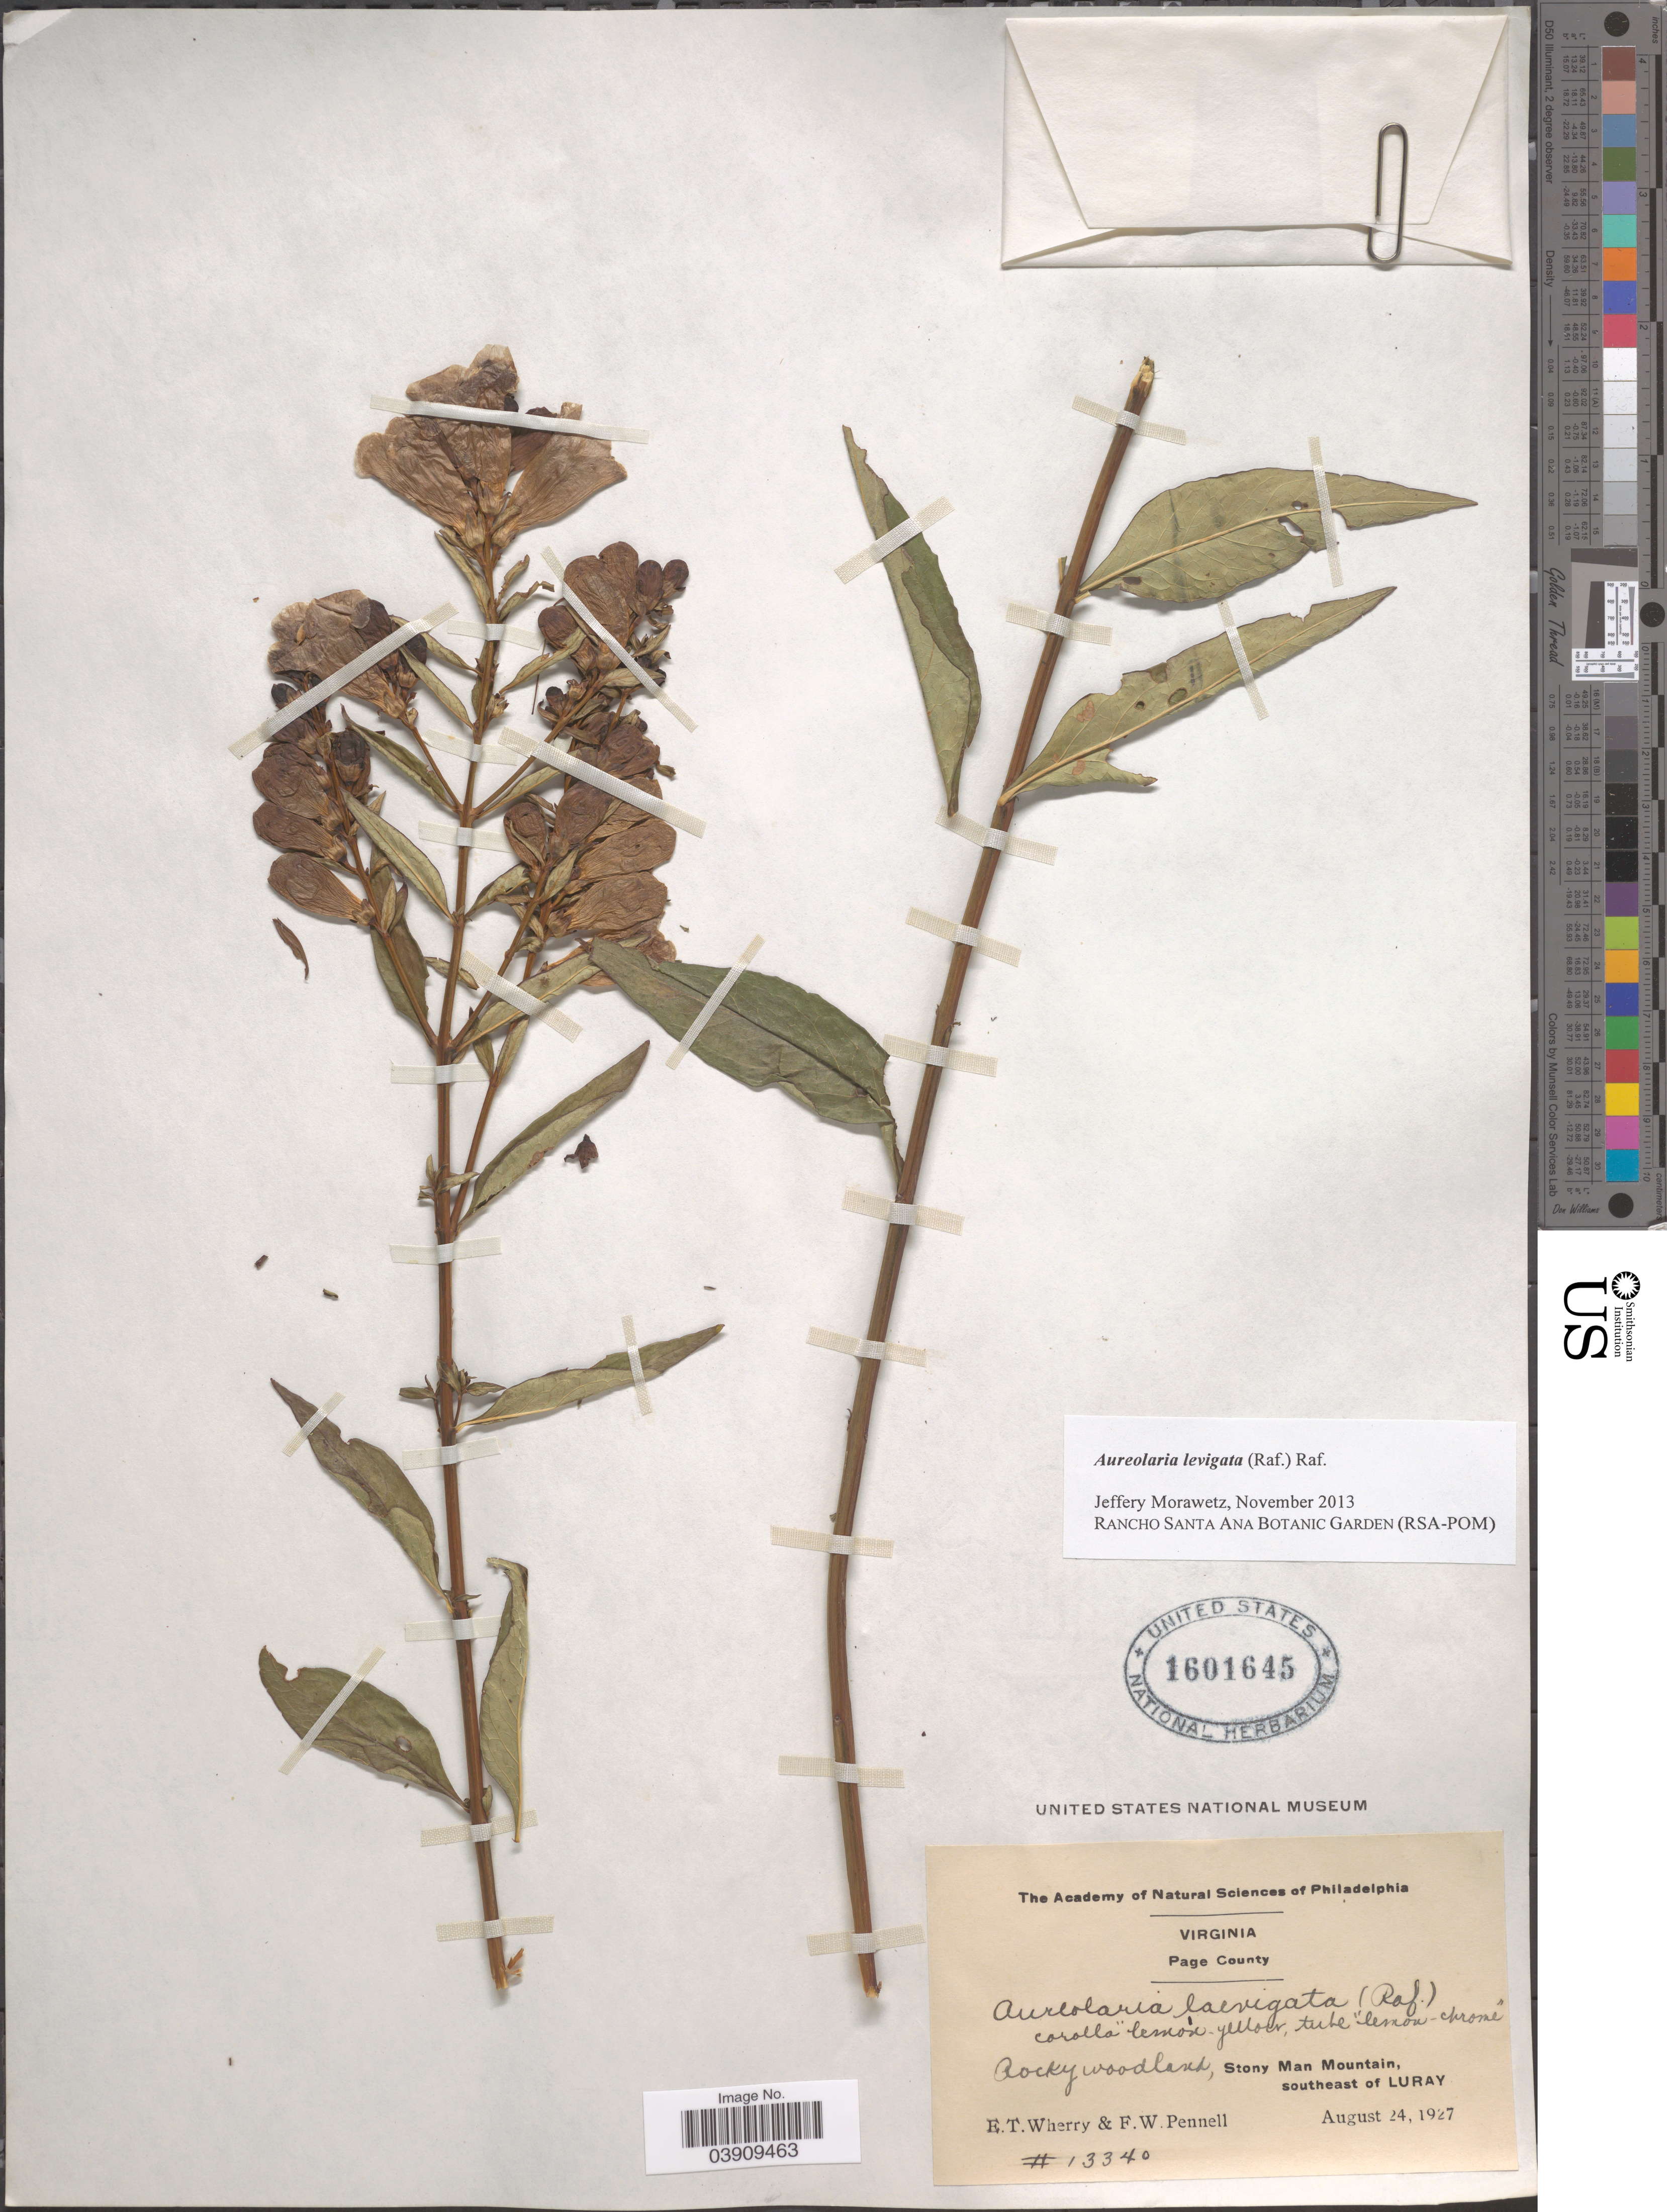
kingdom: Plantae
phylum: Tracheophyta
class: Magnoliopsida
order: Lamiales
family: Orobanchaceae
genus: Aureolaria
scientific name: Aureolaria laevigata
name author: (Raf.) Raf.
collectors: E. T. Wherry & F. W. Pennell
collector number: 13340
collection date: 1927-08-24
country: United States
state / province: Virginia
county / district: Page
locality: Stony Man Mountain, southeast of Luray.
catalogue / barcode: US 1601645